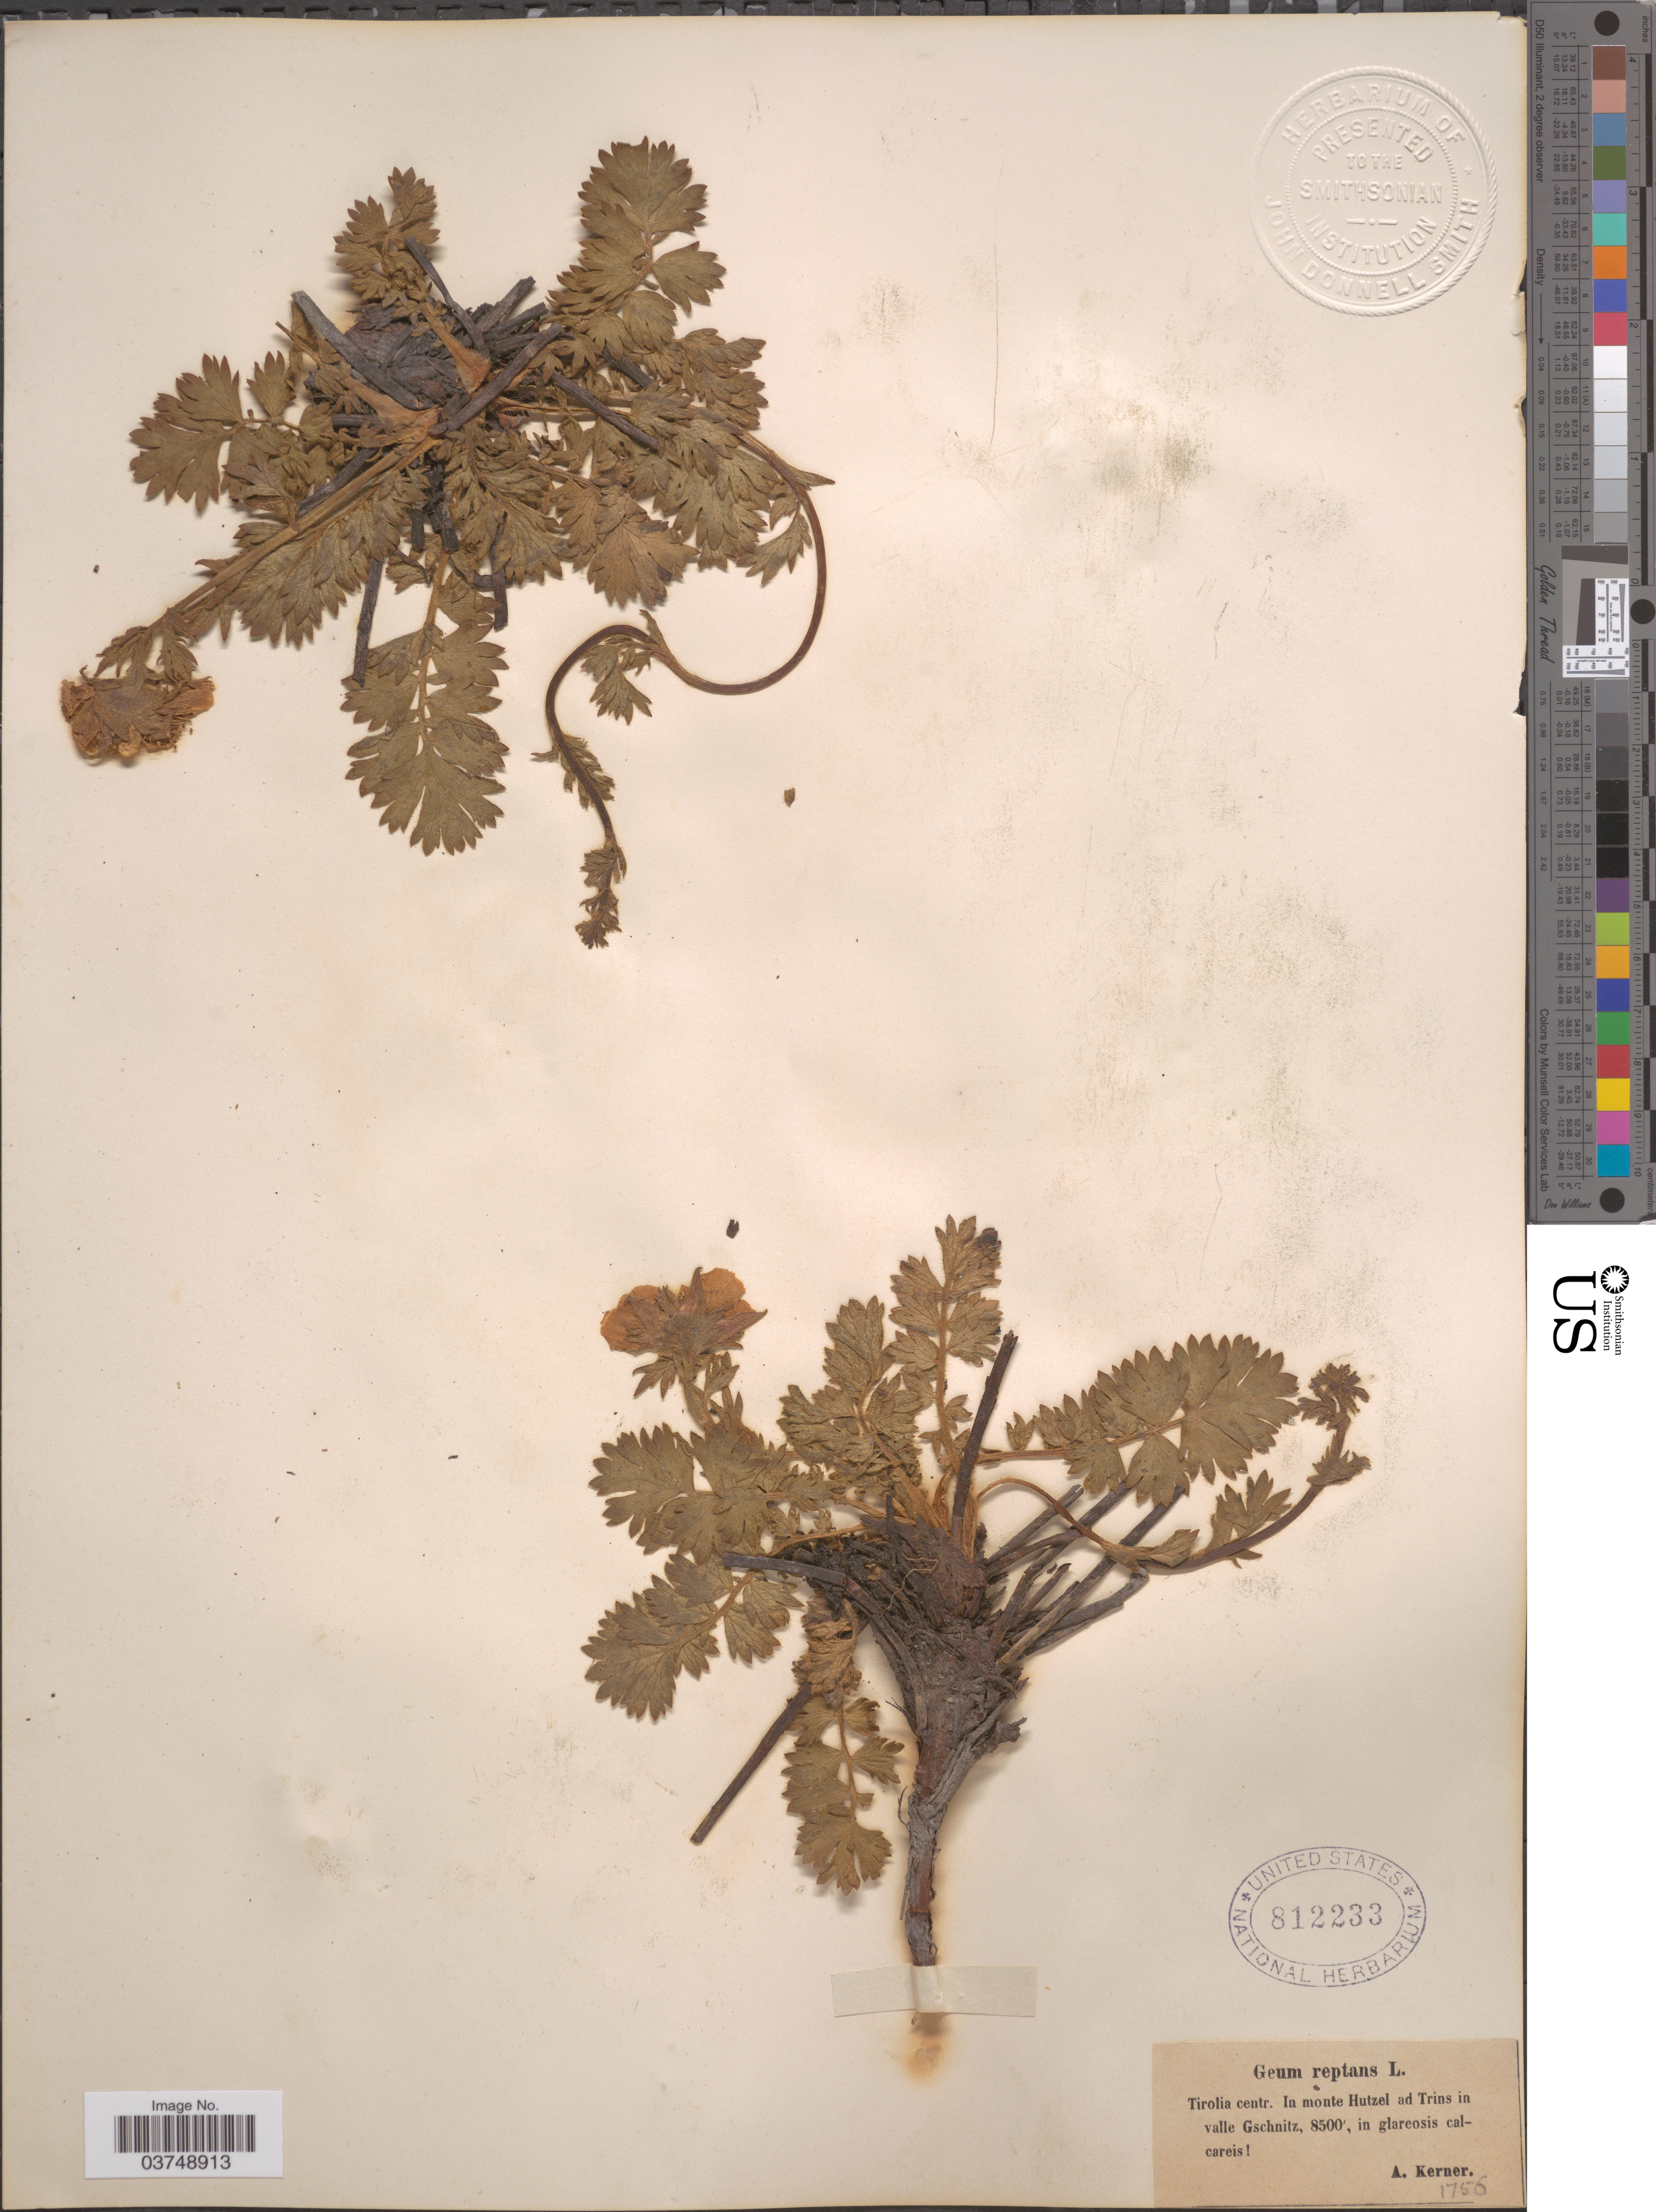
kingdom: Plantae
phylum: Tracheophyta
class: Magnoliopsida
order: Rosales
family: Rosaceae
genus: Geum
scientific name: Geum montanum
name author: L.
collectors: A. Kerner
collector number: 1756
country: Austria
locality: Tirolia centr. In monte Hutzel ad Trins in valle Gschnitz, in glareosis calcareis.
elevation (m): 2591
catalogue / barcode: US 812233